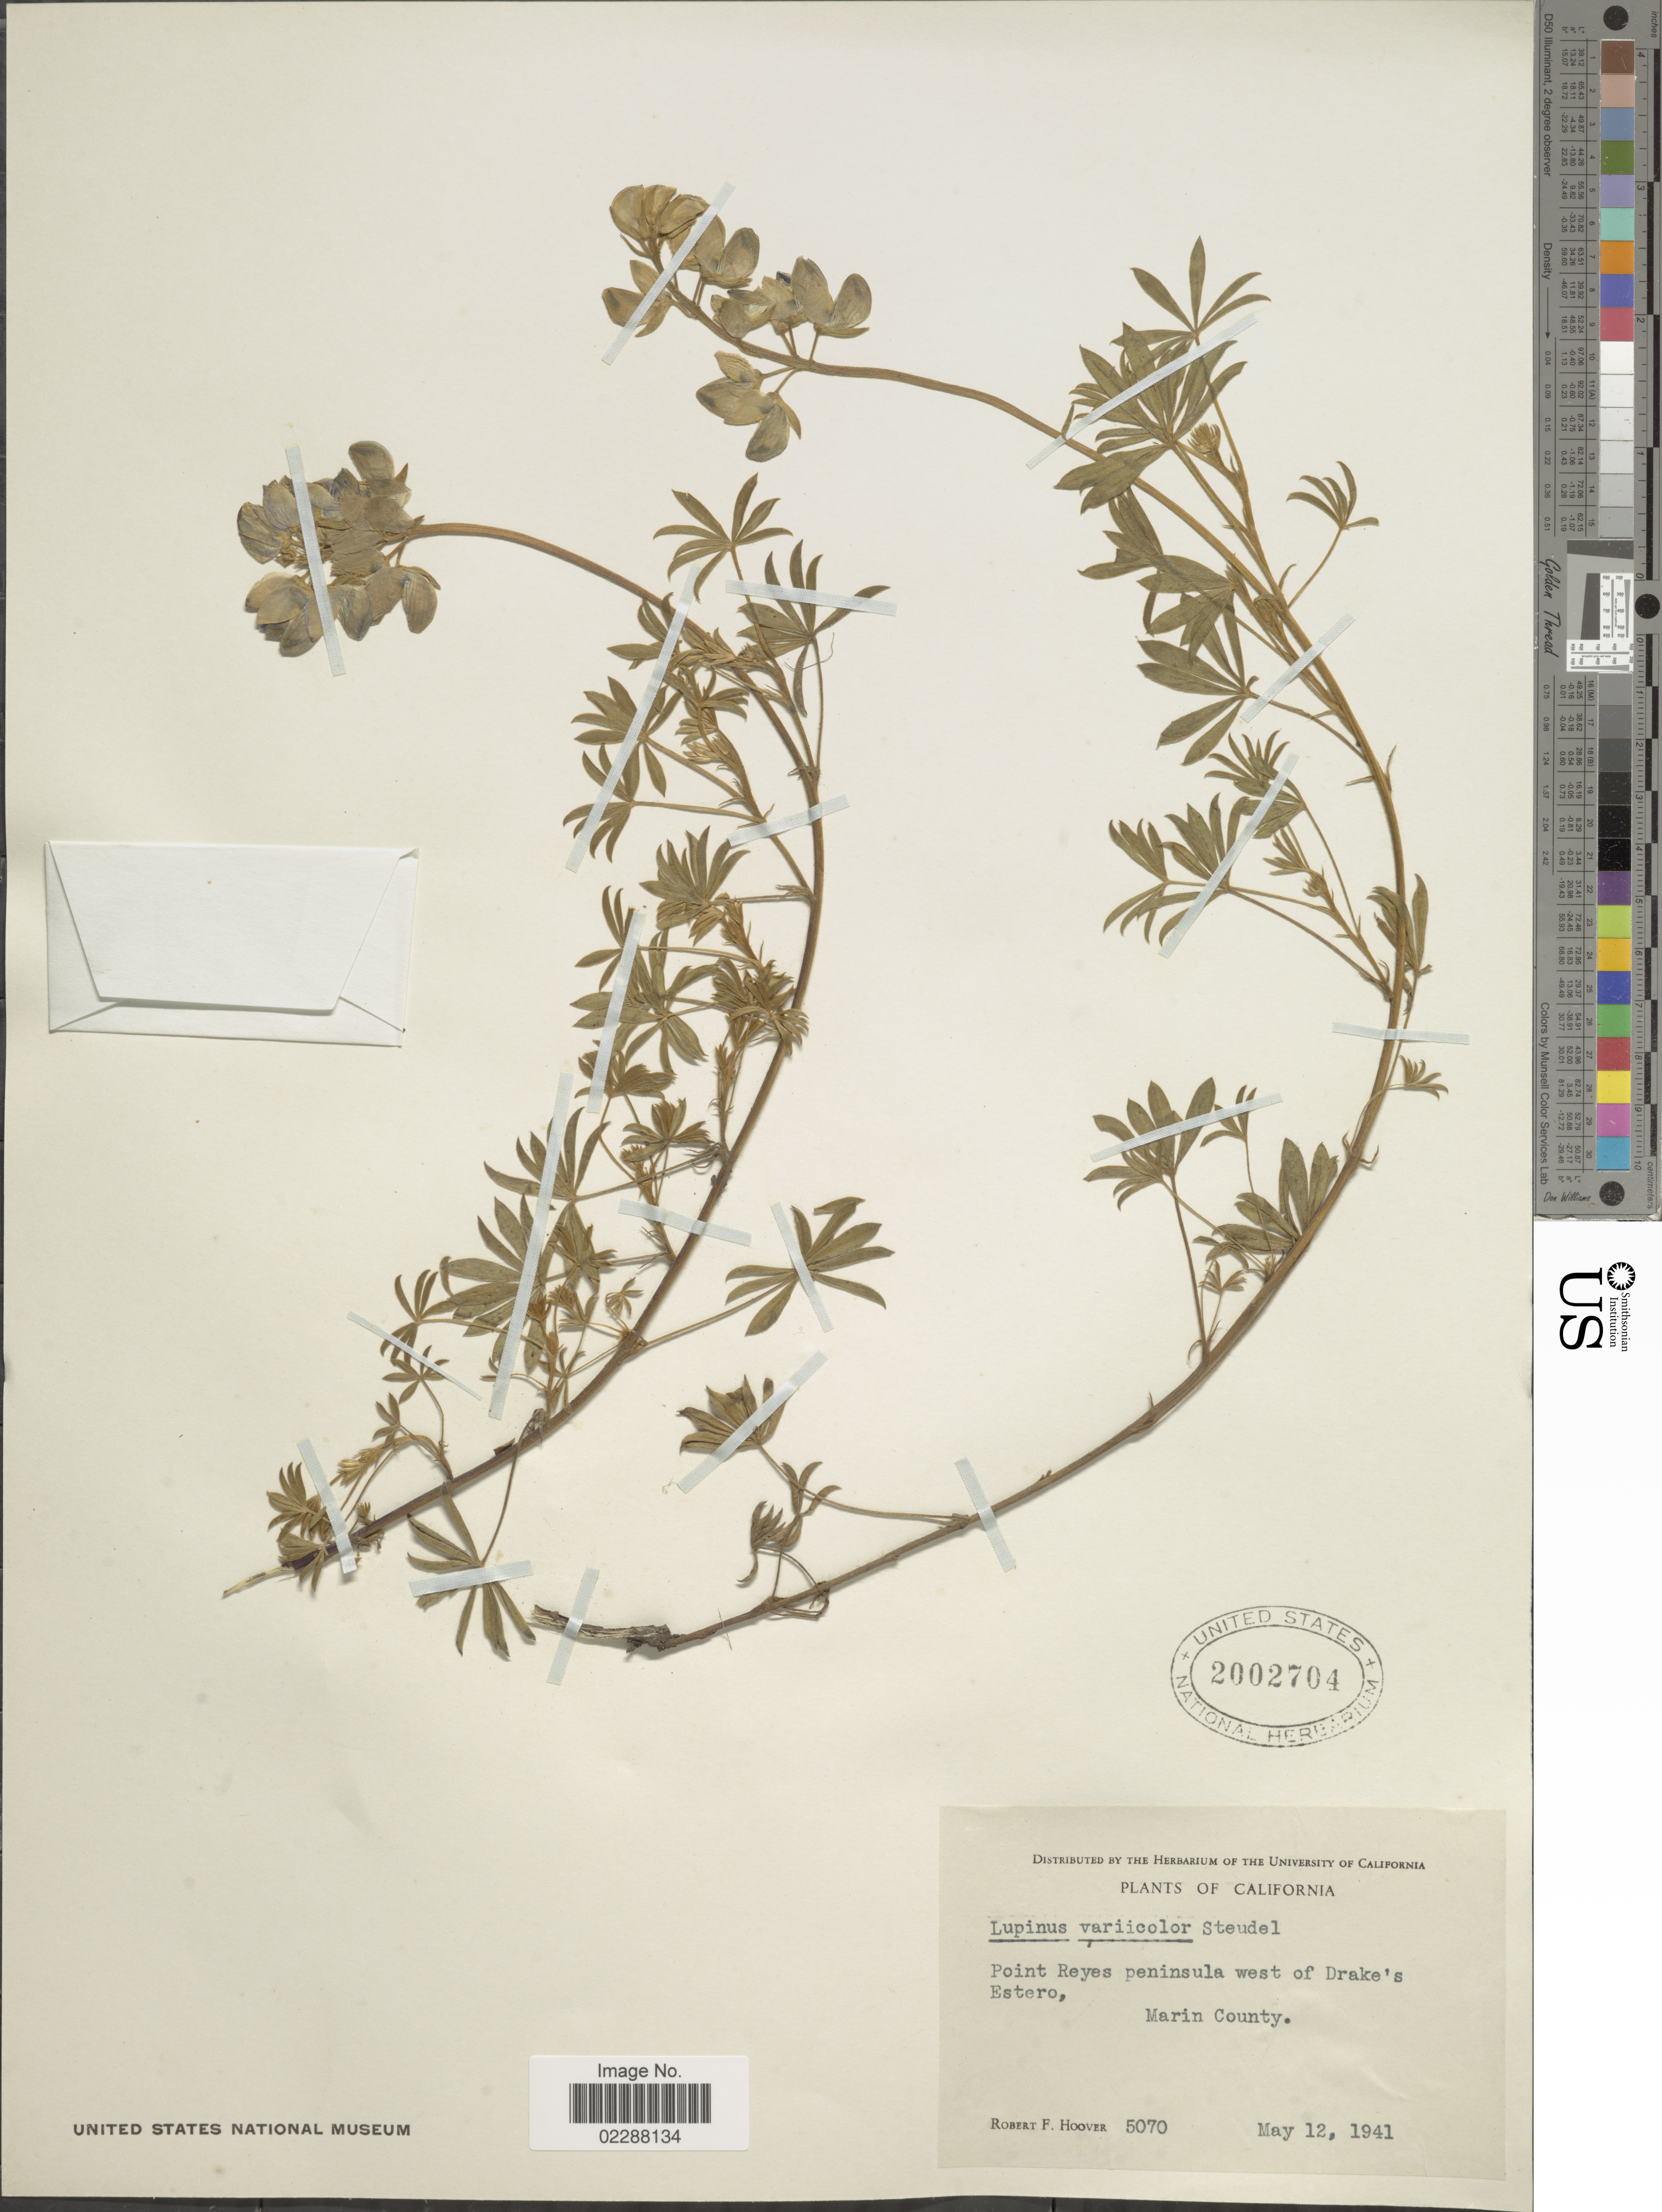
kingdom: Plantae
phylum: Tracheophyta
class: Magnoliopsida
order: Fabales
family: Fabaceae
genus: Lupinus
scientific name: Lupinus variicolor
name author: Steud.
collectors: R. F. Hoover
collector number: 5070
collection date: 1941-05-12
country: United States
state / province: California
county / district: Marin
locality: Point Reyes peninsula west of Drake's Estero, Marin County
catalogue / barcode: US 2002704